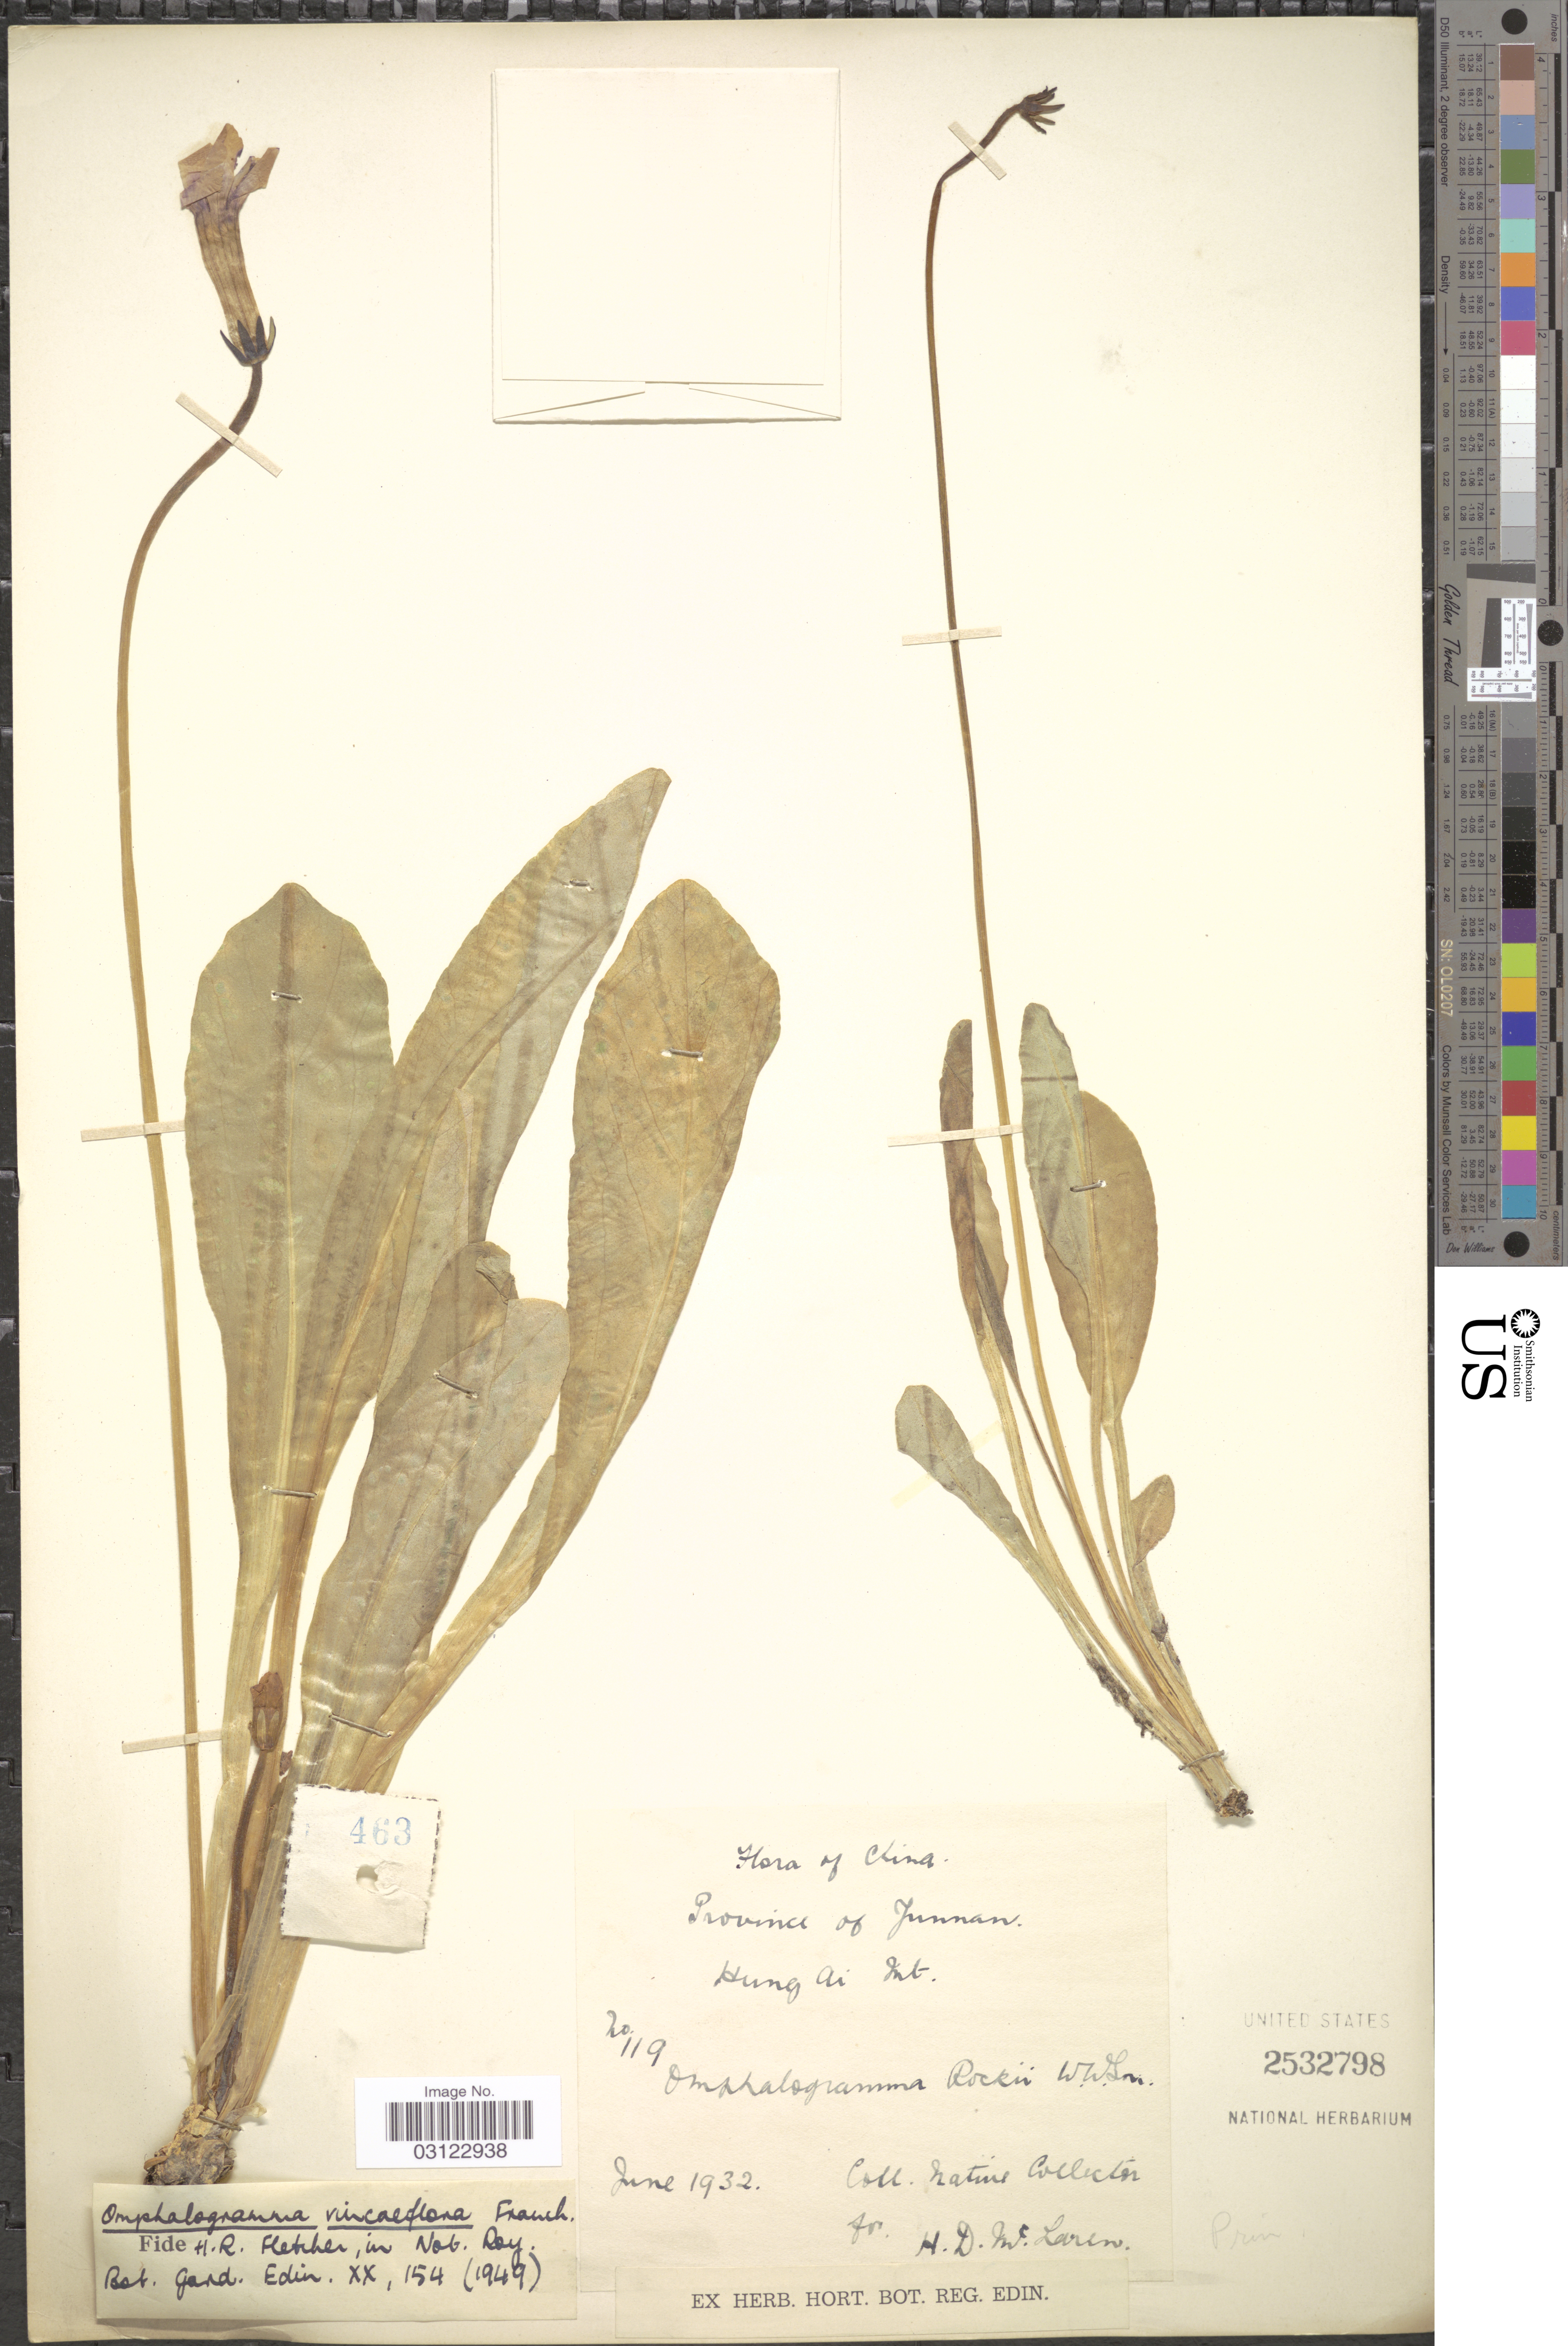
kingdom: Plantae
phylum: Tracheophyta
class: Magnoliopsida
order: Ericales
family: Primulaceae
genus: Omphalogramma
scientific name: Omphalogramma vinciflorum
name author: (Franch.) Franch.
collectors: Native collector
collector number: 119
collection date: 1932-06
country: China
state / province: Yunnan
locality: Hung Ai Mt.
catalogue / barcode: US 2532798